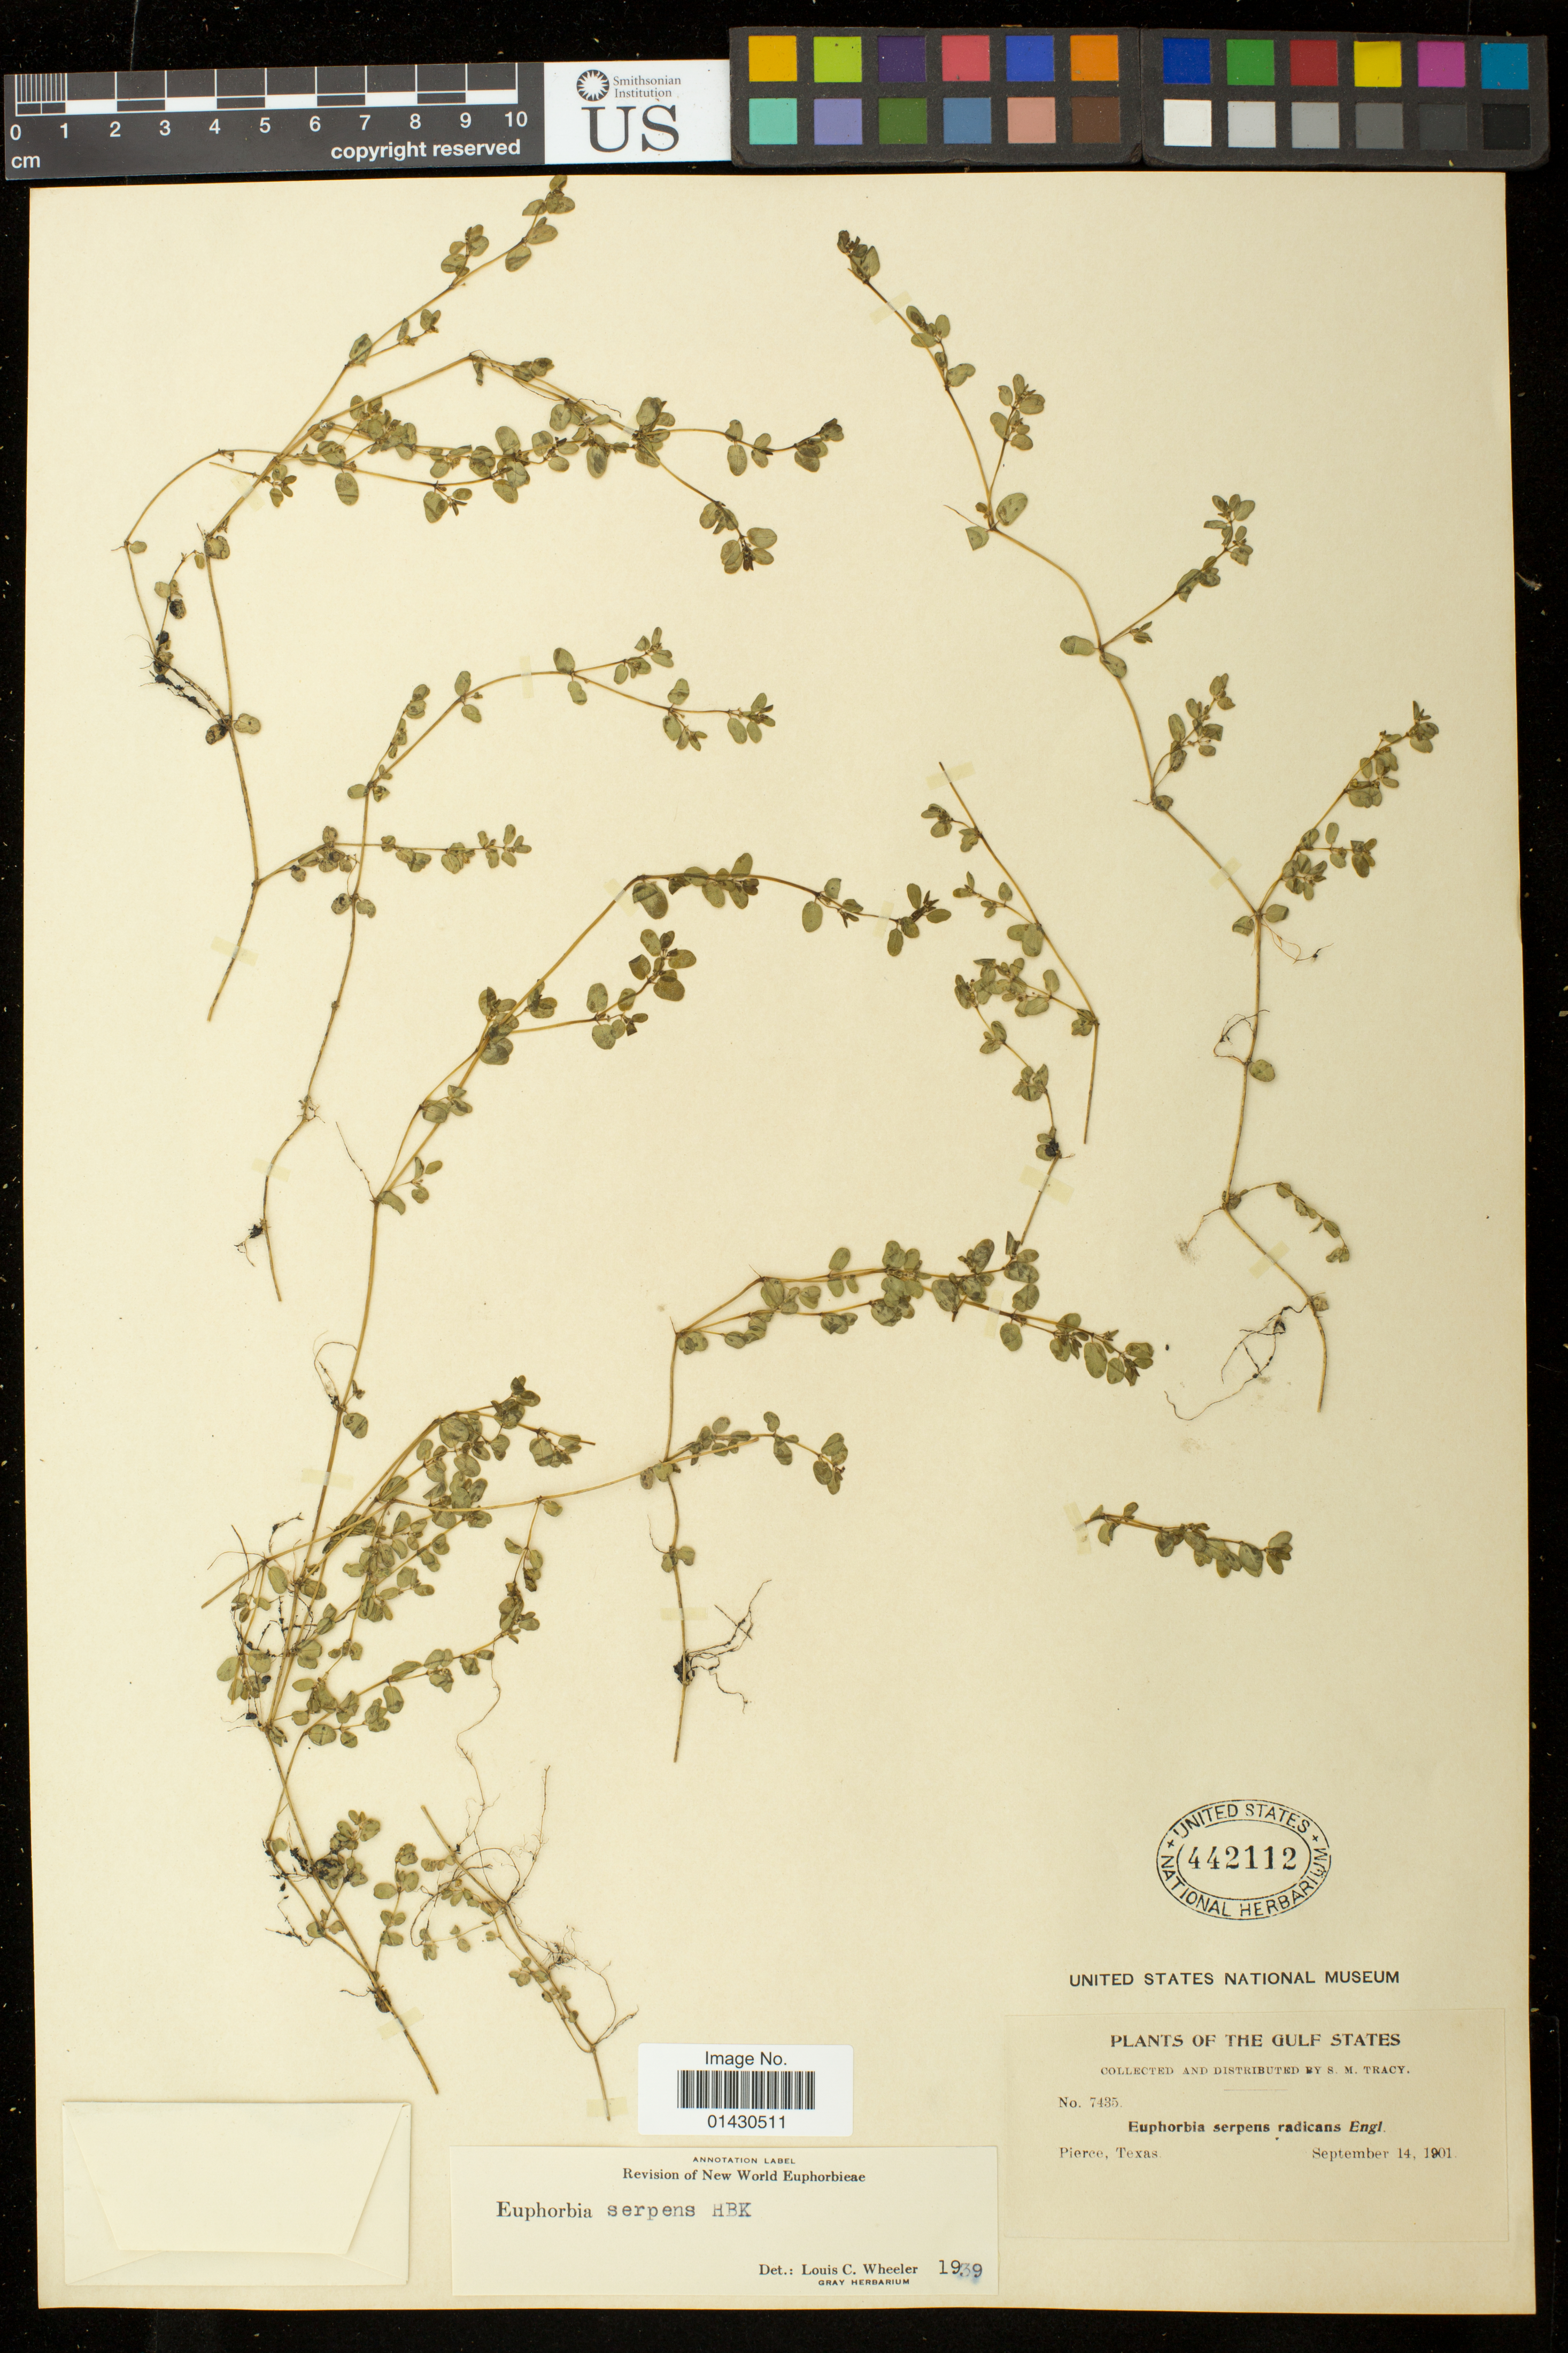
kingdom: Plantae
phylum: Tracheophyta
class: Magnoliopsida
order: Malpighiales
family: Euphorbiaceae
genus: Euphorbia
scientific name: Euphorbia serpens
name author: Kunth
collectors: S. M. Tracy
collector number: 7435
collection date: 1901-09-14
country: United States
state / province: Texas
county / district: Wharton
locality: Pierce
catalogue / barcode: US 442112